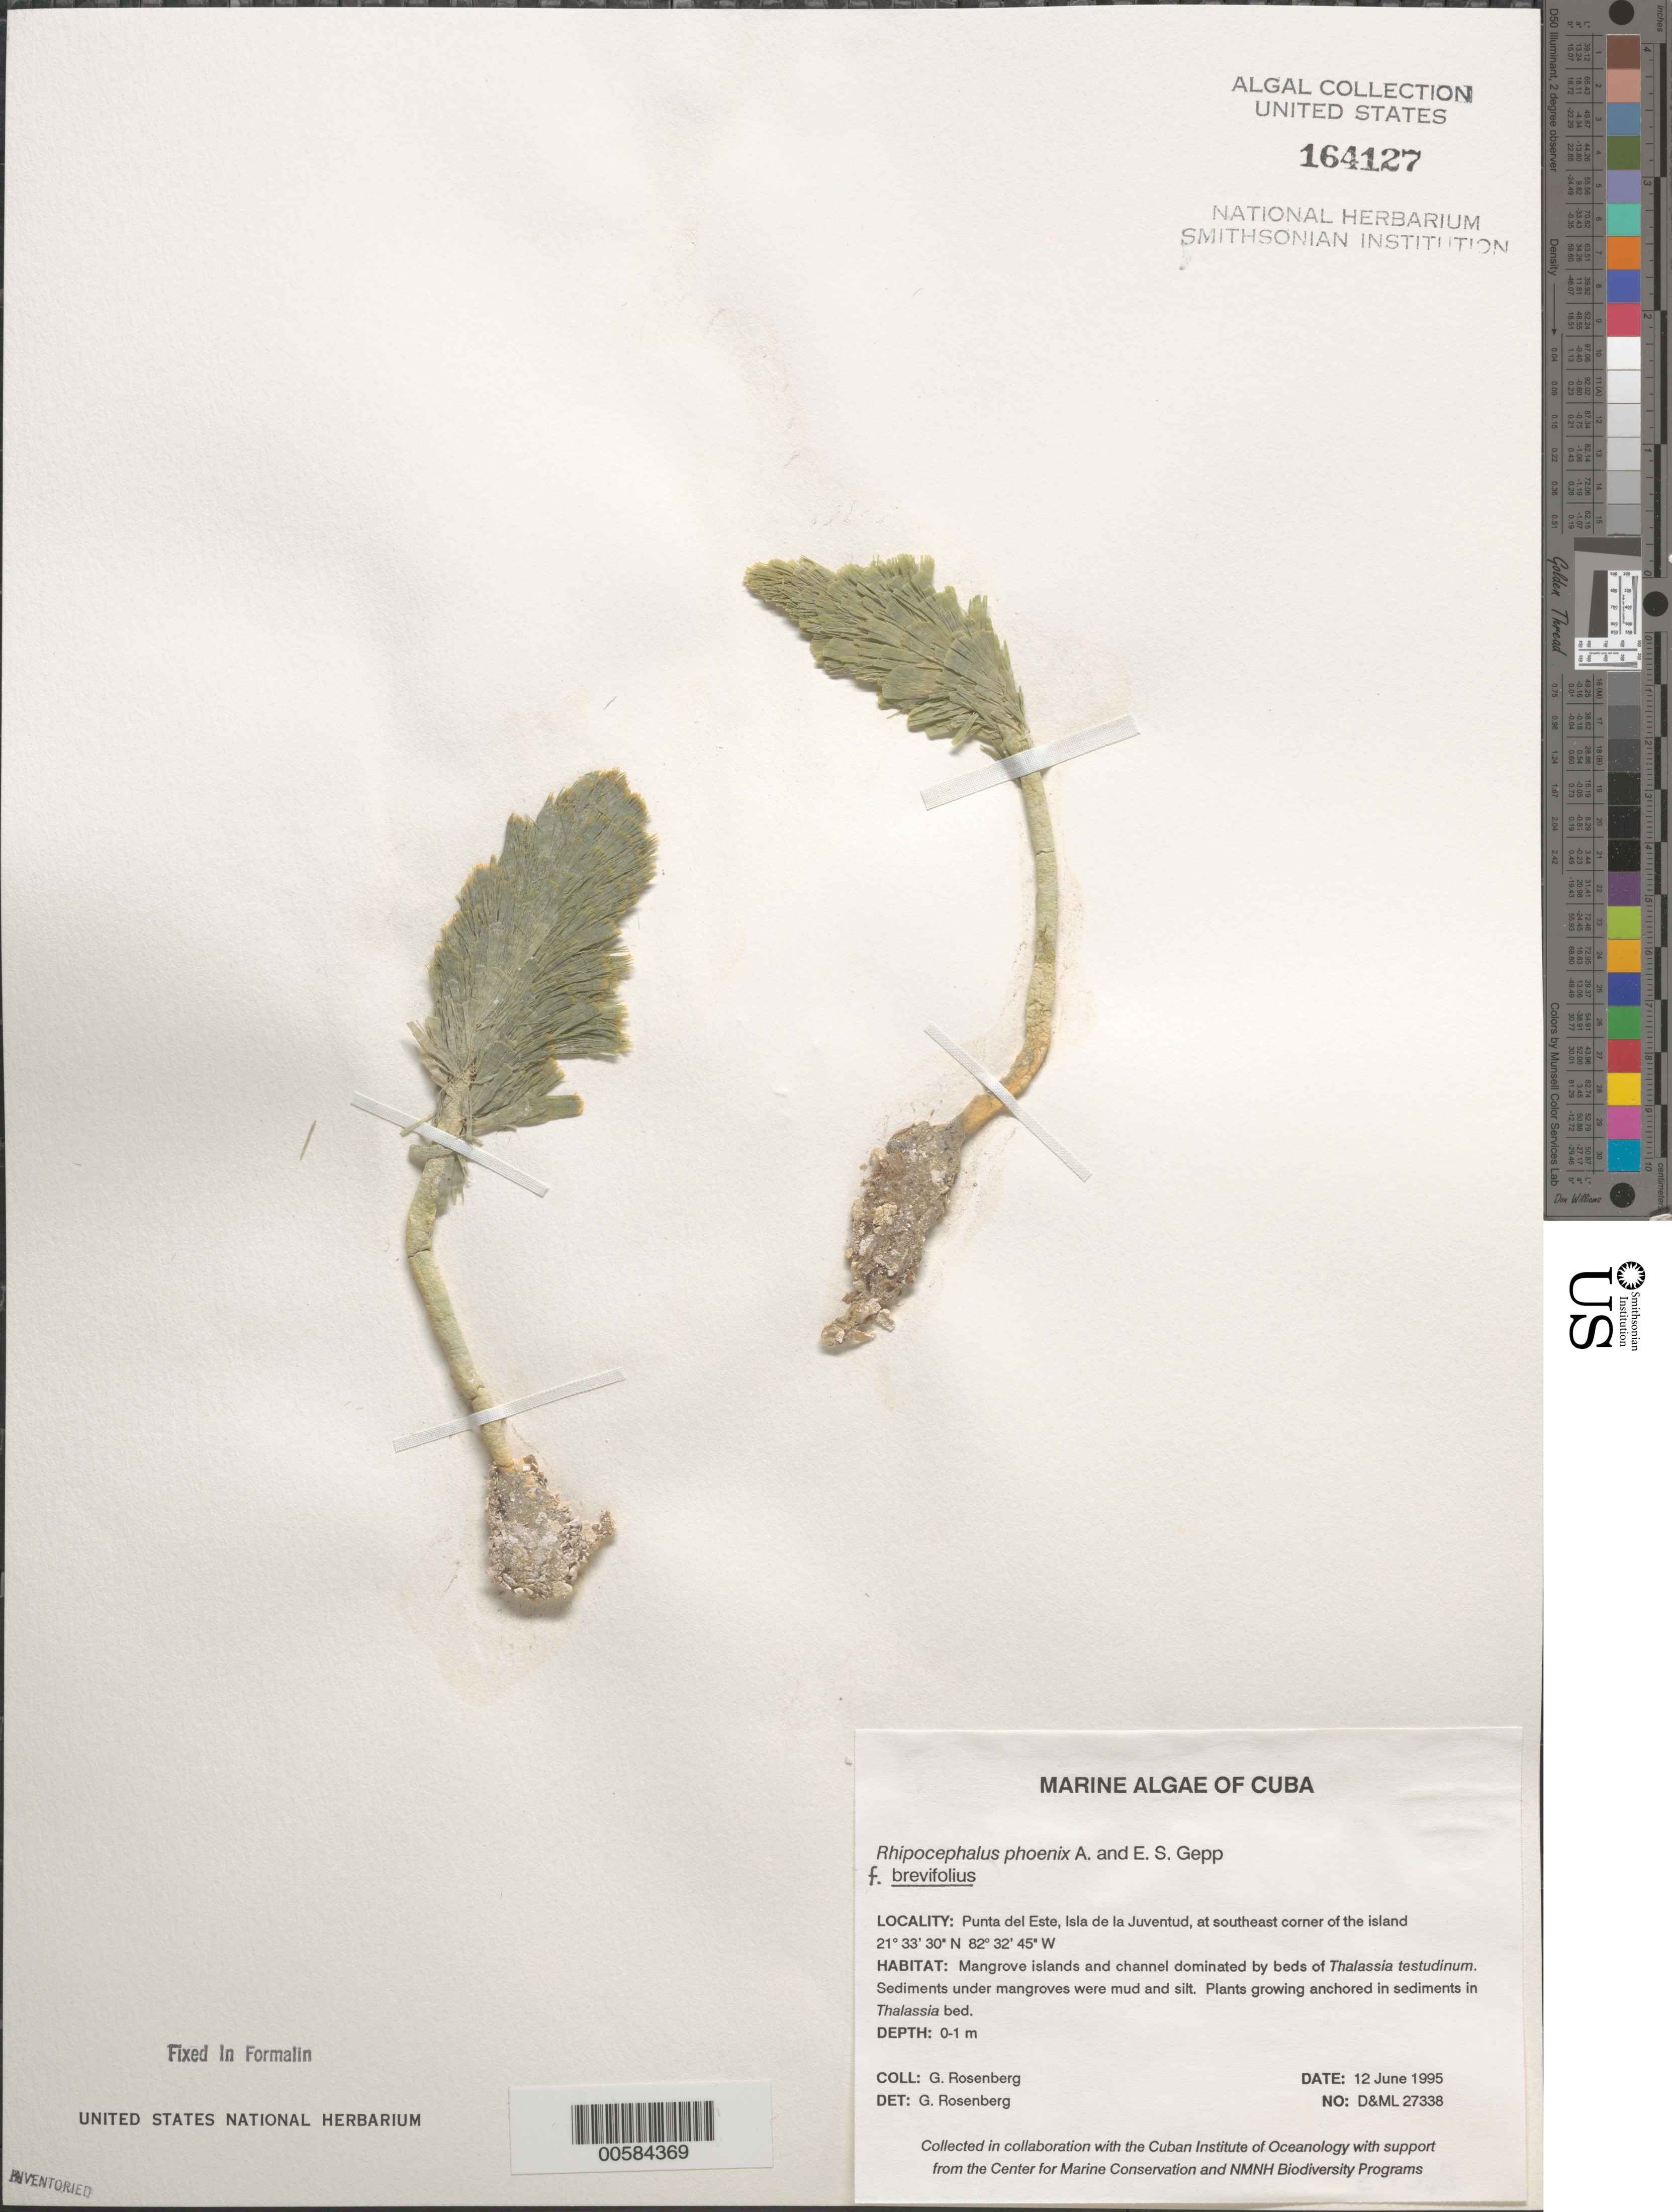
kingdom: Plantae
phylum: Chlorophyta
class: Ulvophyceae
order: Bryopsidales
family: Udoteaceae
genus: Rhipocephalus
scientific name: Rhipocephalus phoenix f. brevifolius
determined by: Rosenberg, G.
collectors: G. Rosenberg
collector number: D&ML 27338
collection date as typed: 12 Jun 1995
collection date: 1995-06-12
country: Cuba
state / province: Isla de La Juventud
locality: Punta del este, isla de la juventud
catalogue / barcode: US 164127